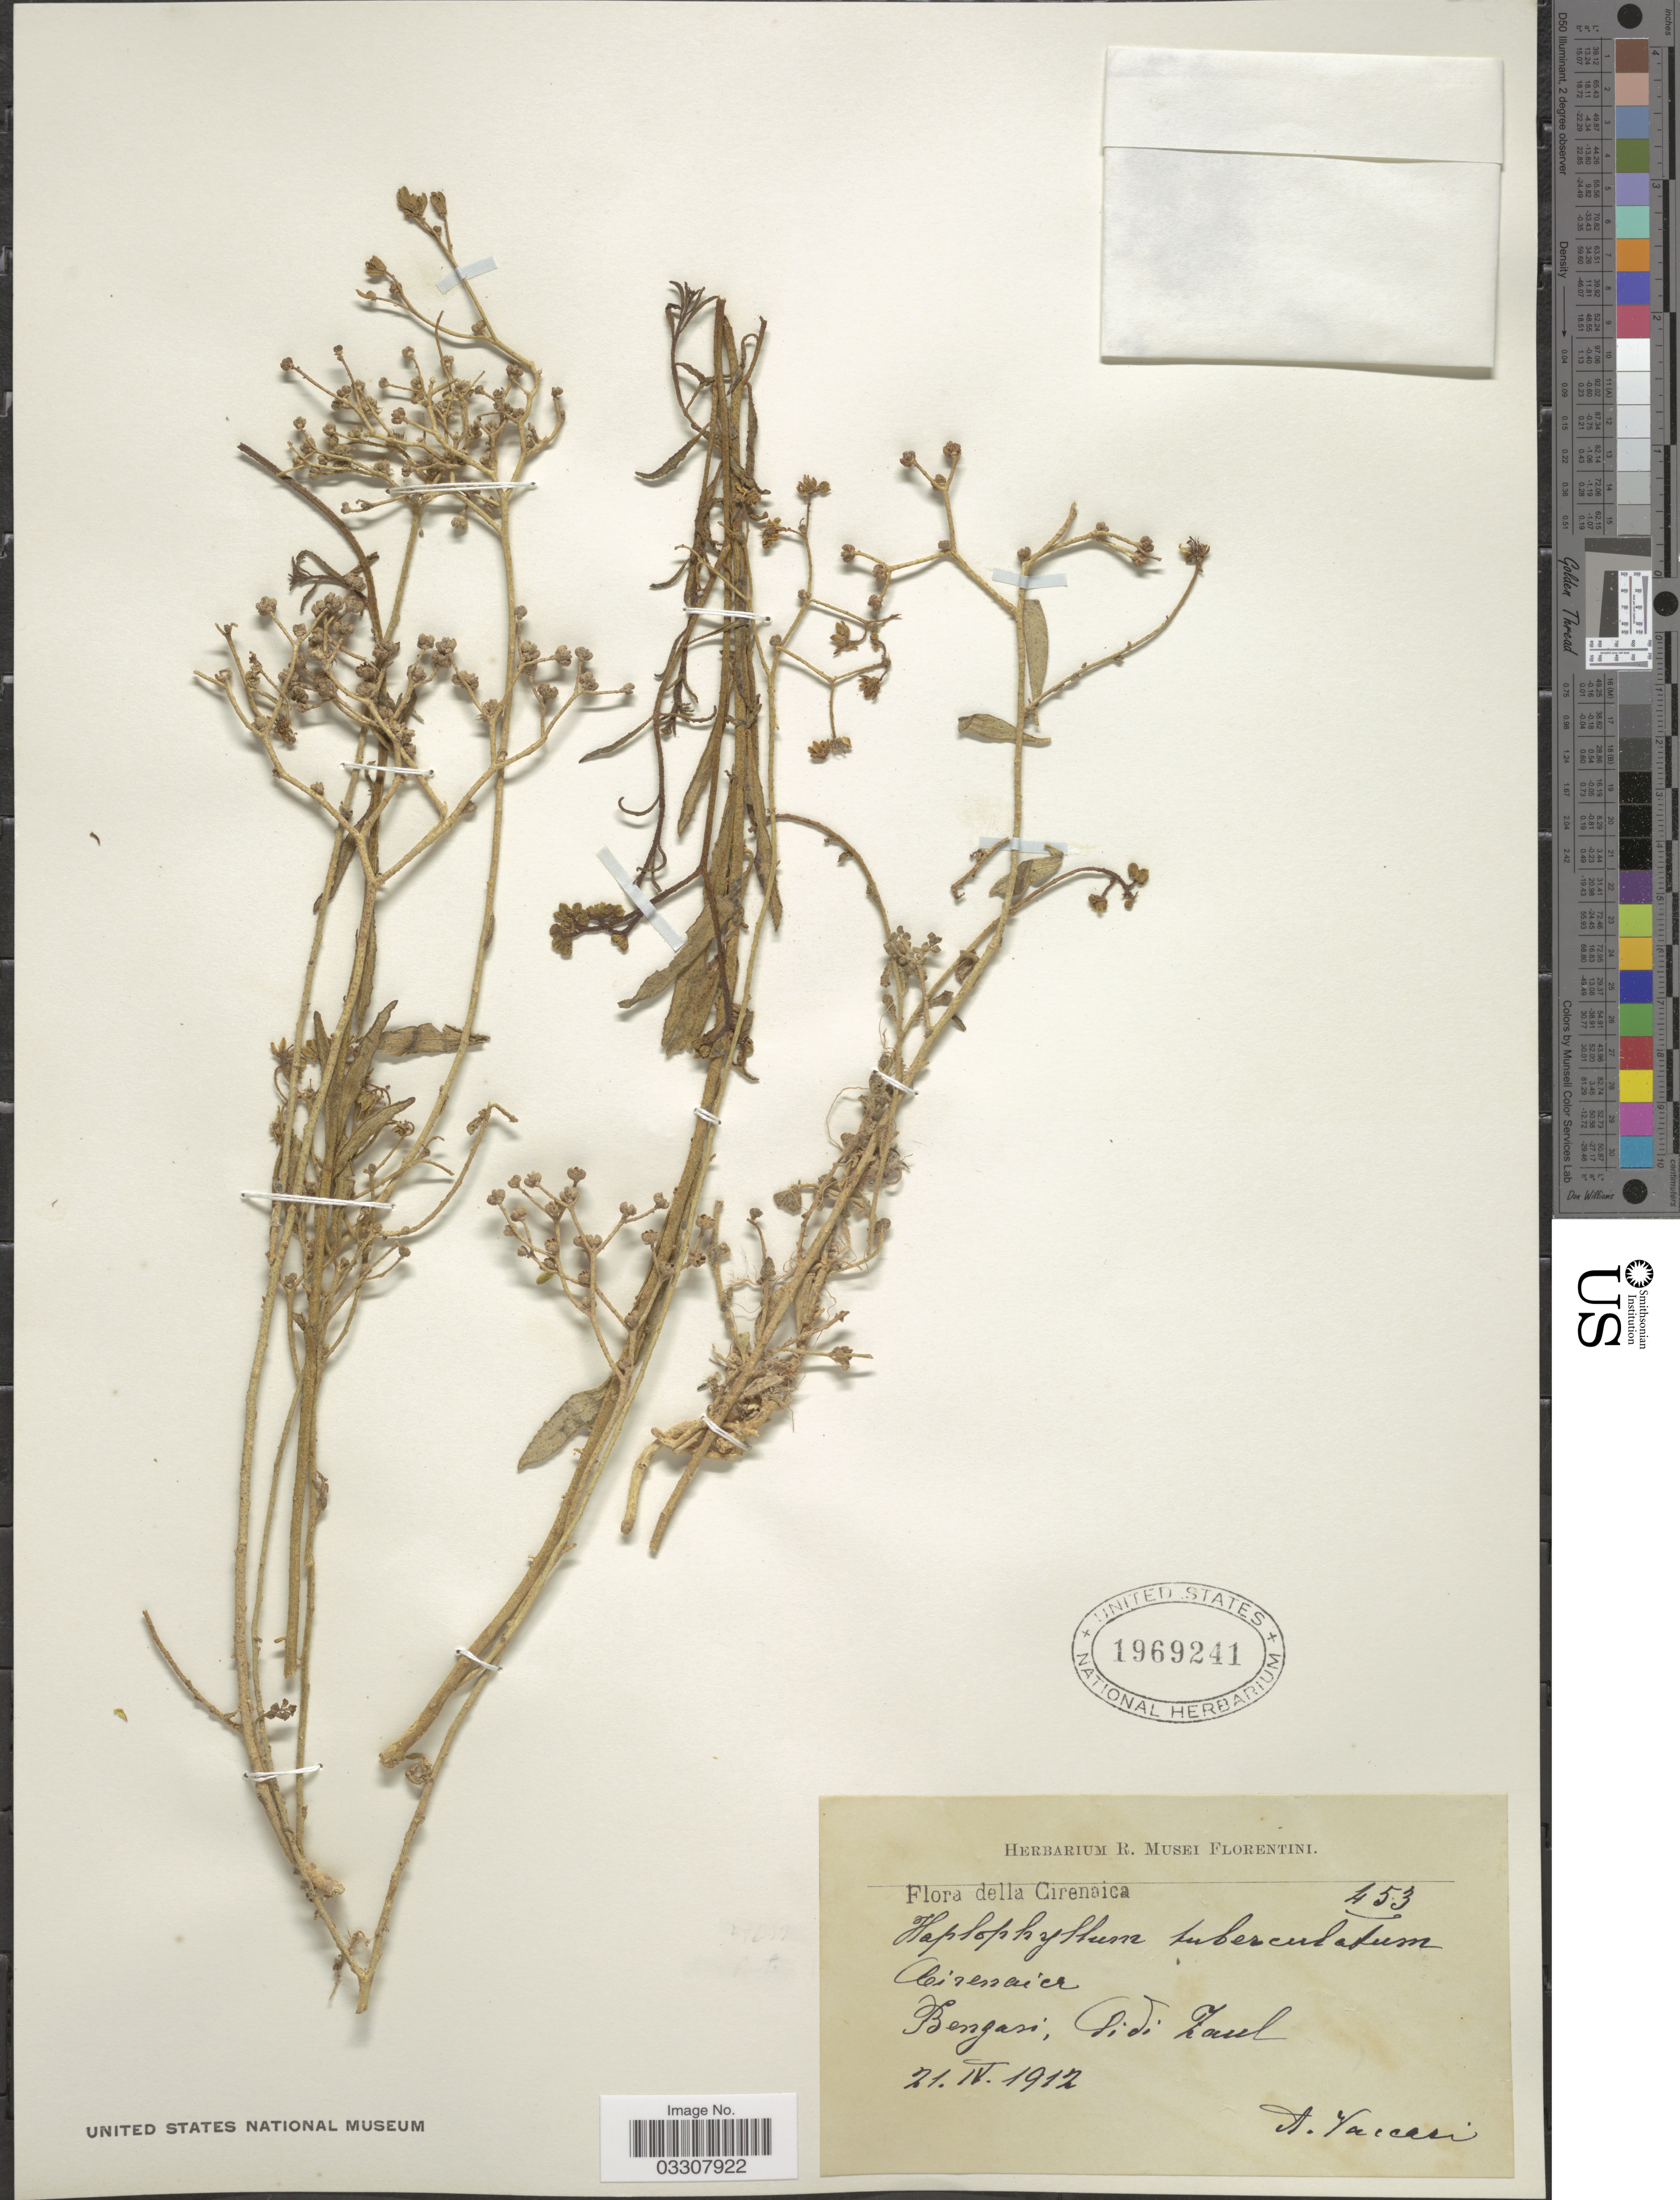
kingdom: Plantae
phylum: Tracheophyta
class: Magnoliopsida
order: Sapindales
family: Rutaceae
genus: Haplophyllum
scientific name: Haplophyllum tuberculatum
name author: (Forssk.) A. Juss.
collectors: A. Vaccari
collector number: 453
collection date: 1912-04-21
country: Libya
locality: Della Cirenaica. Bengasi: Sidi Zaul.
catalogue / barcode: US 1969241